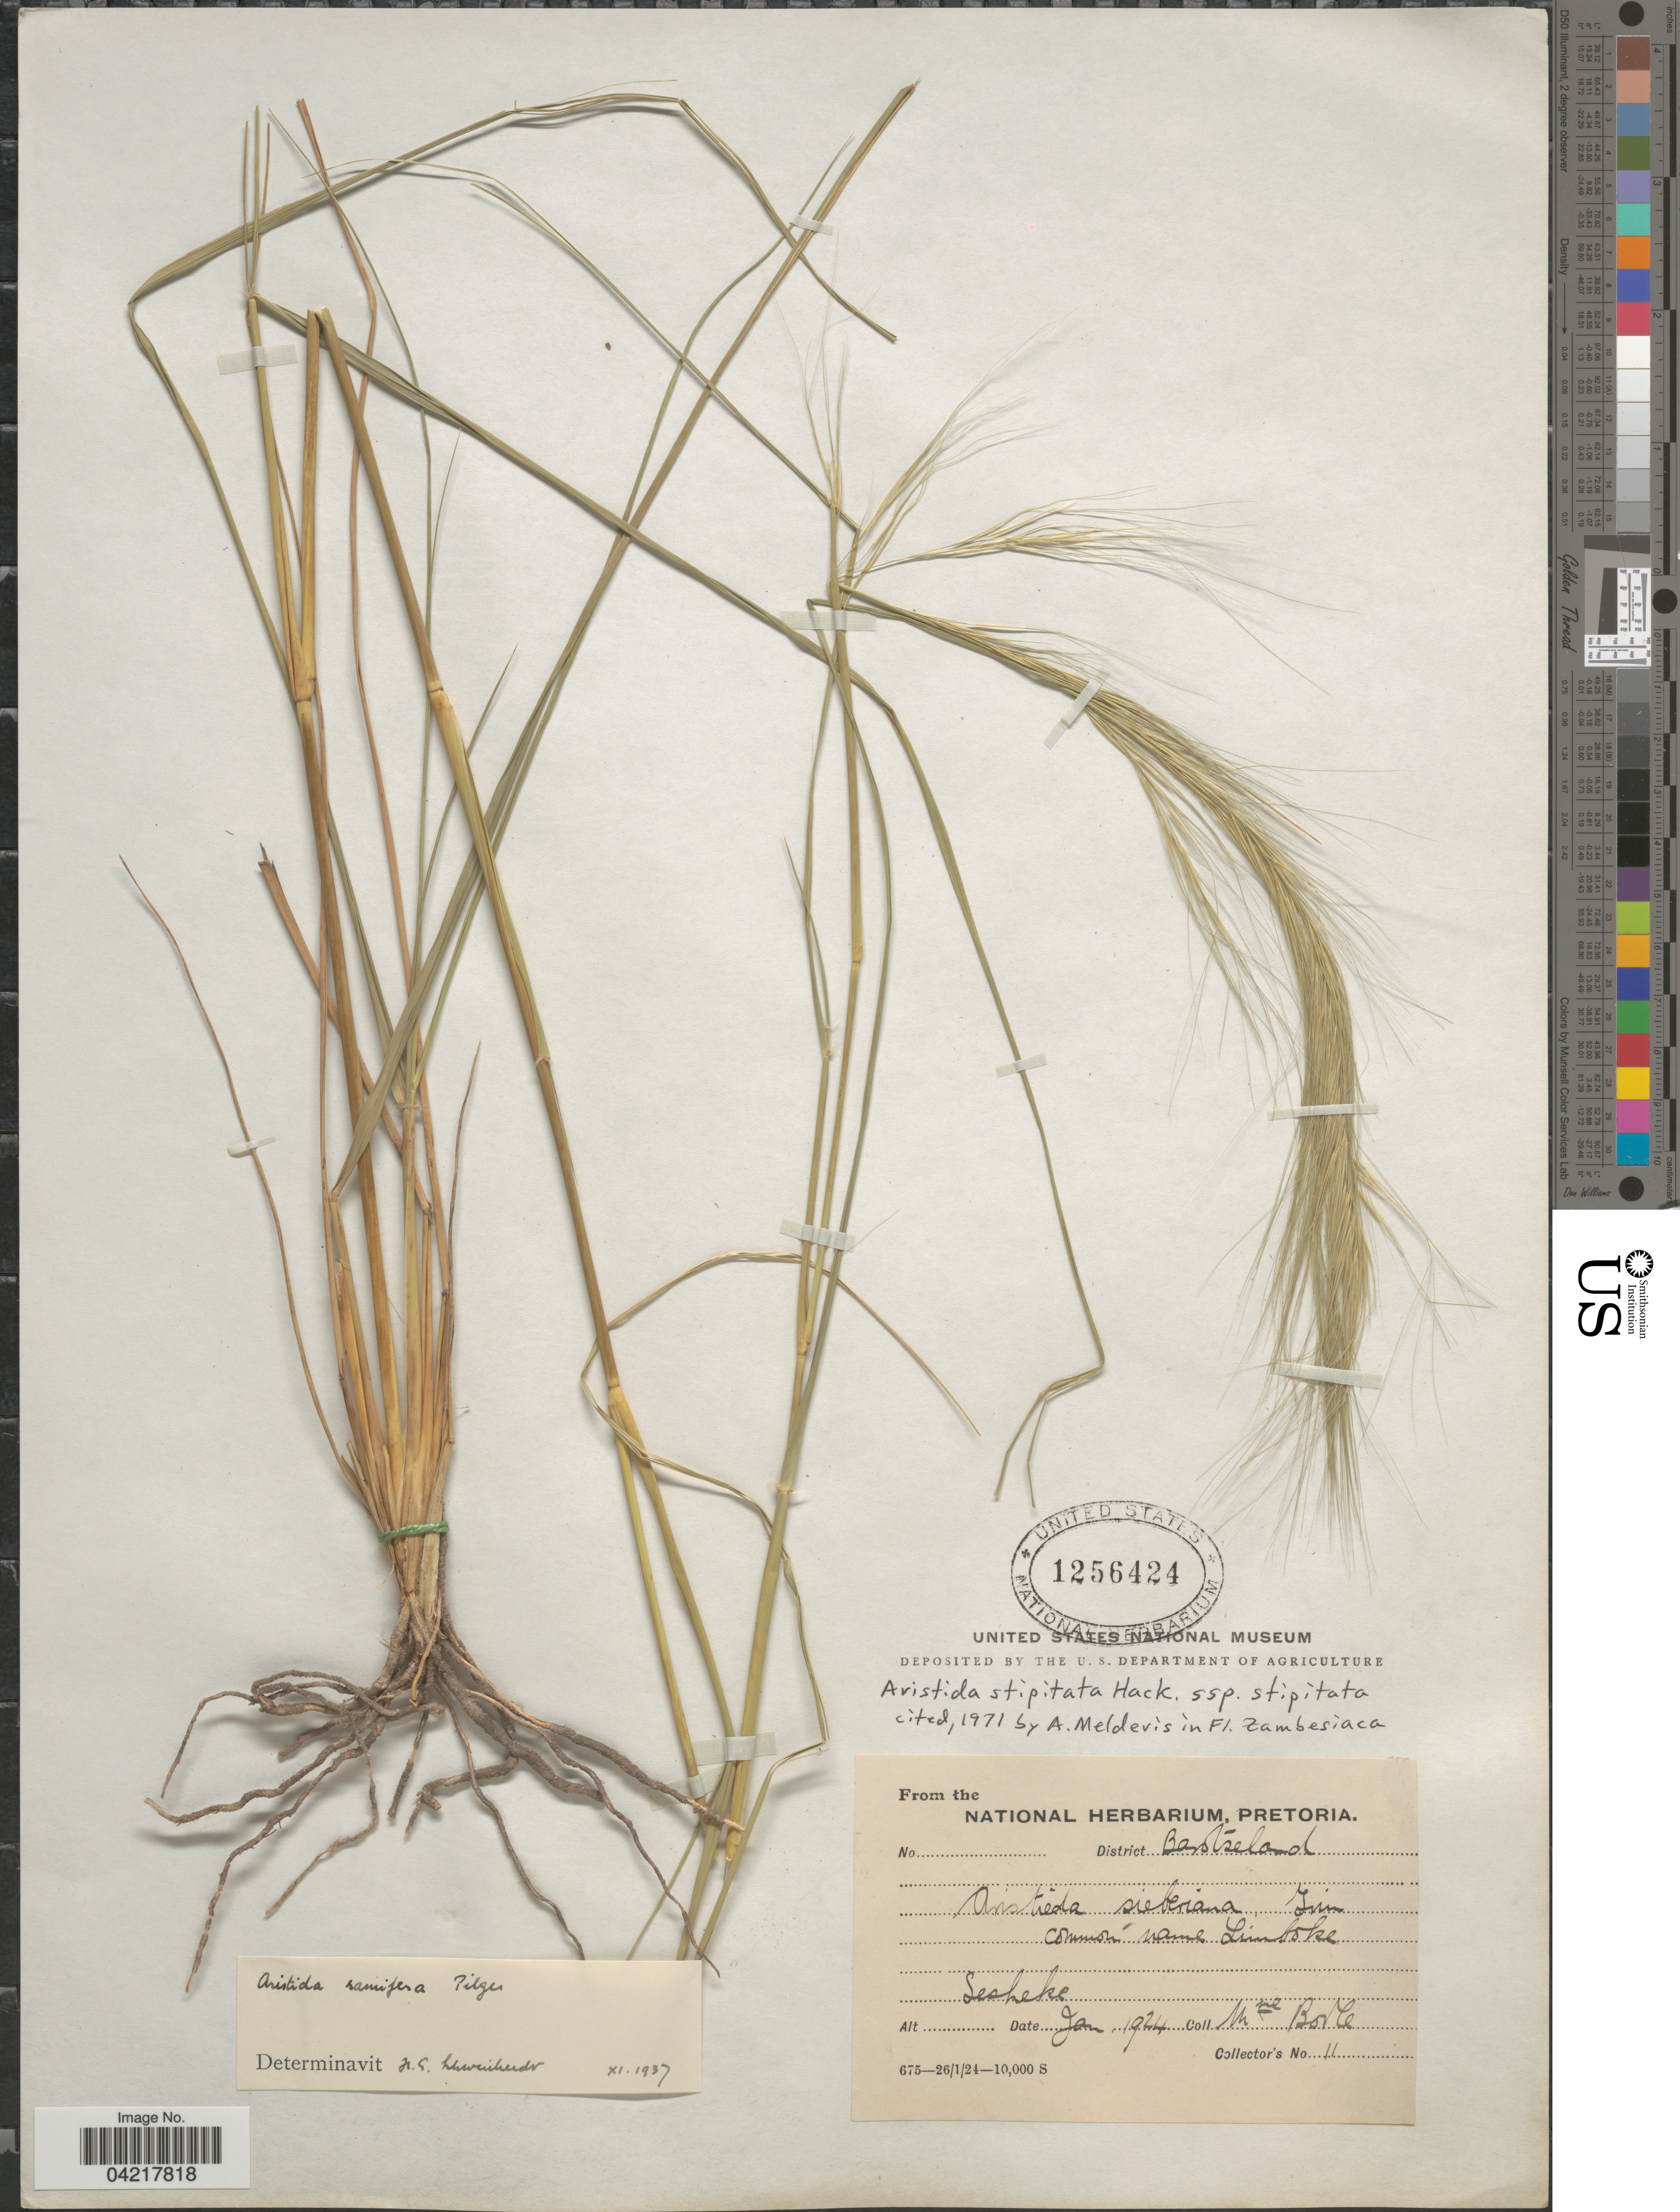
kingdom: Plantae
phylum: Tracheophyta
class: Liliopsida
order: Poales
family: Poaceae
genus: Aristida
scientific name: Aristida stipitata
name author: Hack. ex Schinz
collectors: M. Borle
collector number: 11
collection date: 1924-01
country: South Africa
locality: District Barotseland. Sesheke.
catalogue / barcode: US 1256424